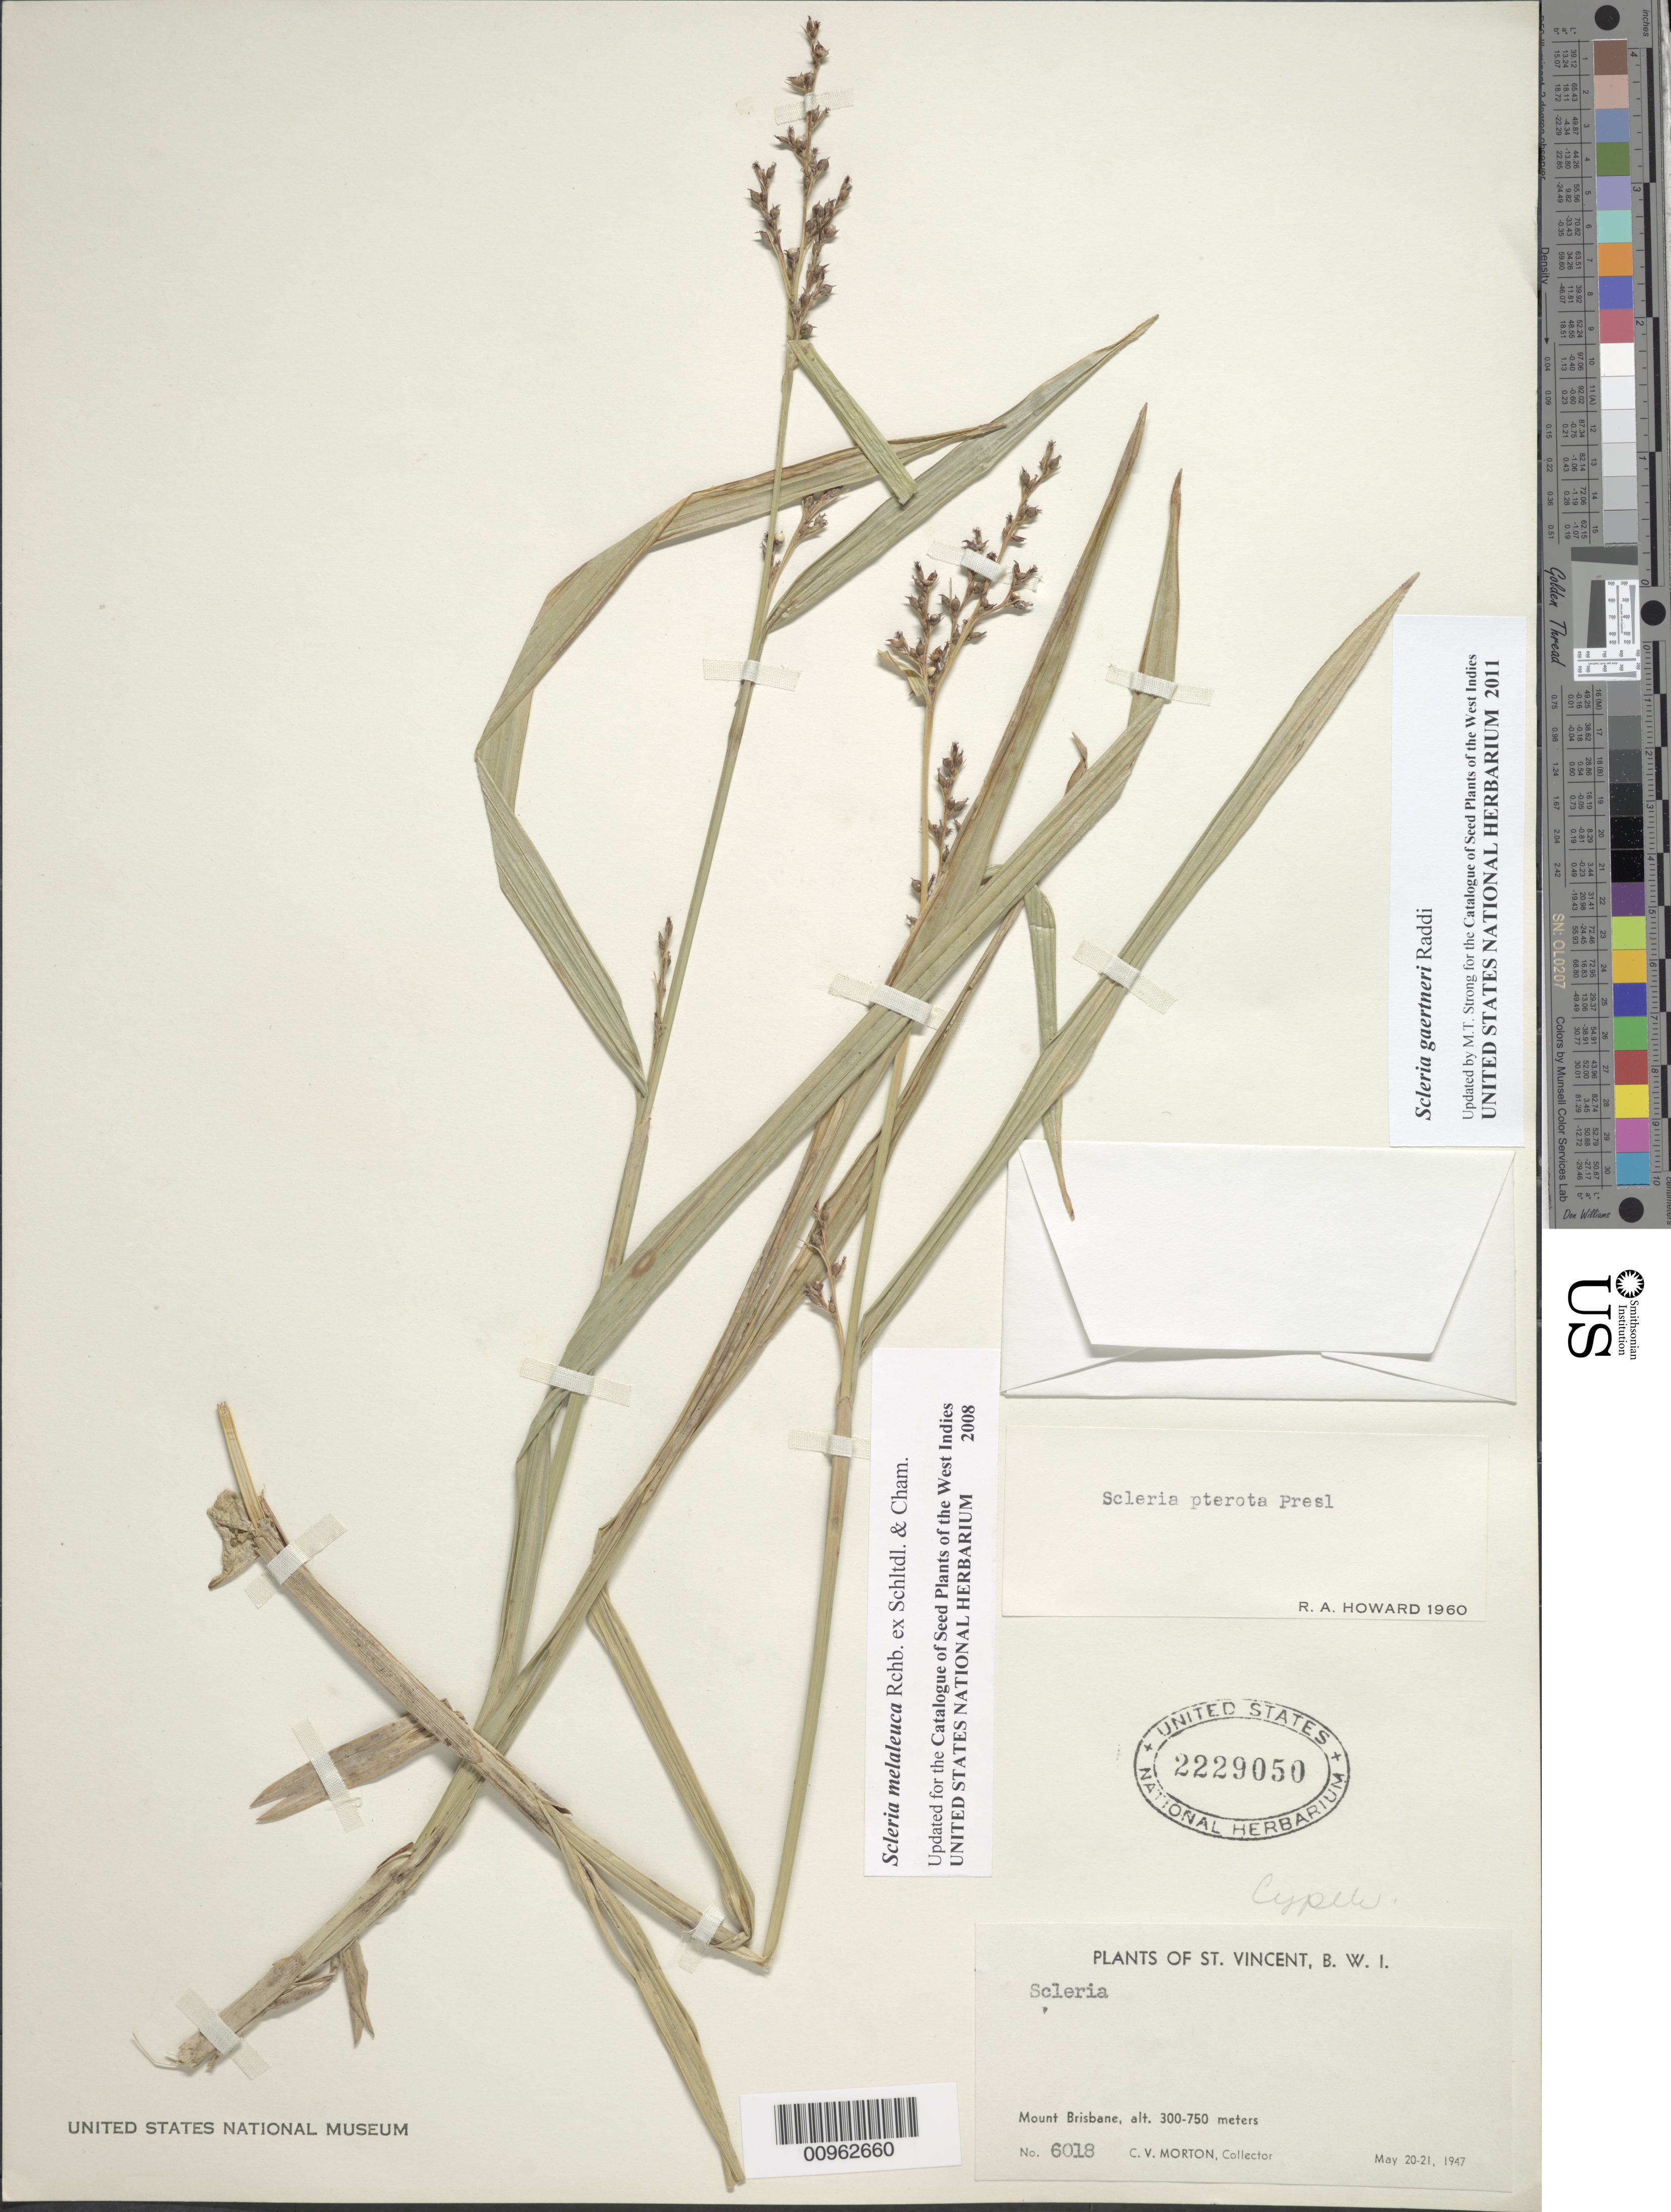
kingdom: Plantae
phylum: Tracheophyta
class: Liliopsida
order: Poales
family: Cyperaceae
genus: Scleria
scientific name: Scleria gaertneri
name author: Raddi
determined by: Strong, M. T., (US), Smithsonian Institution - National Museum of Natural History (UNITED STATES)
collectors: C. V. Morton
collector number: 6018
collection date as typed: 20 May 1947 to 21 May 1947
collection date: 1947-05-20/1947-05-21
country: St. Vincent - Grenadines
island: St. Vincent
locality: Mount Brisbane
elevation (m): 300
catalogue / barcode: US 2229050